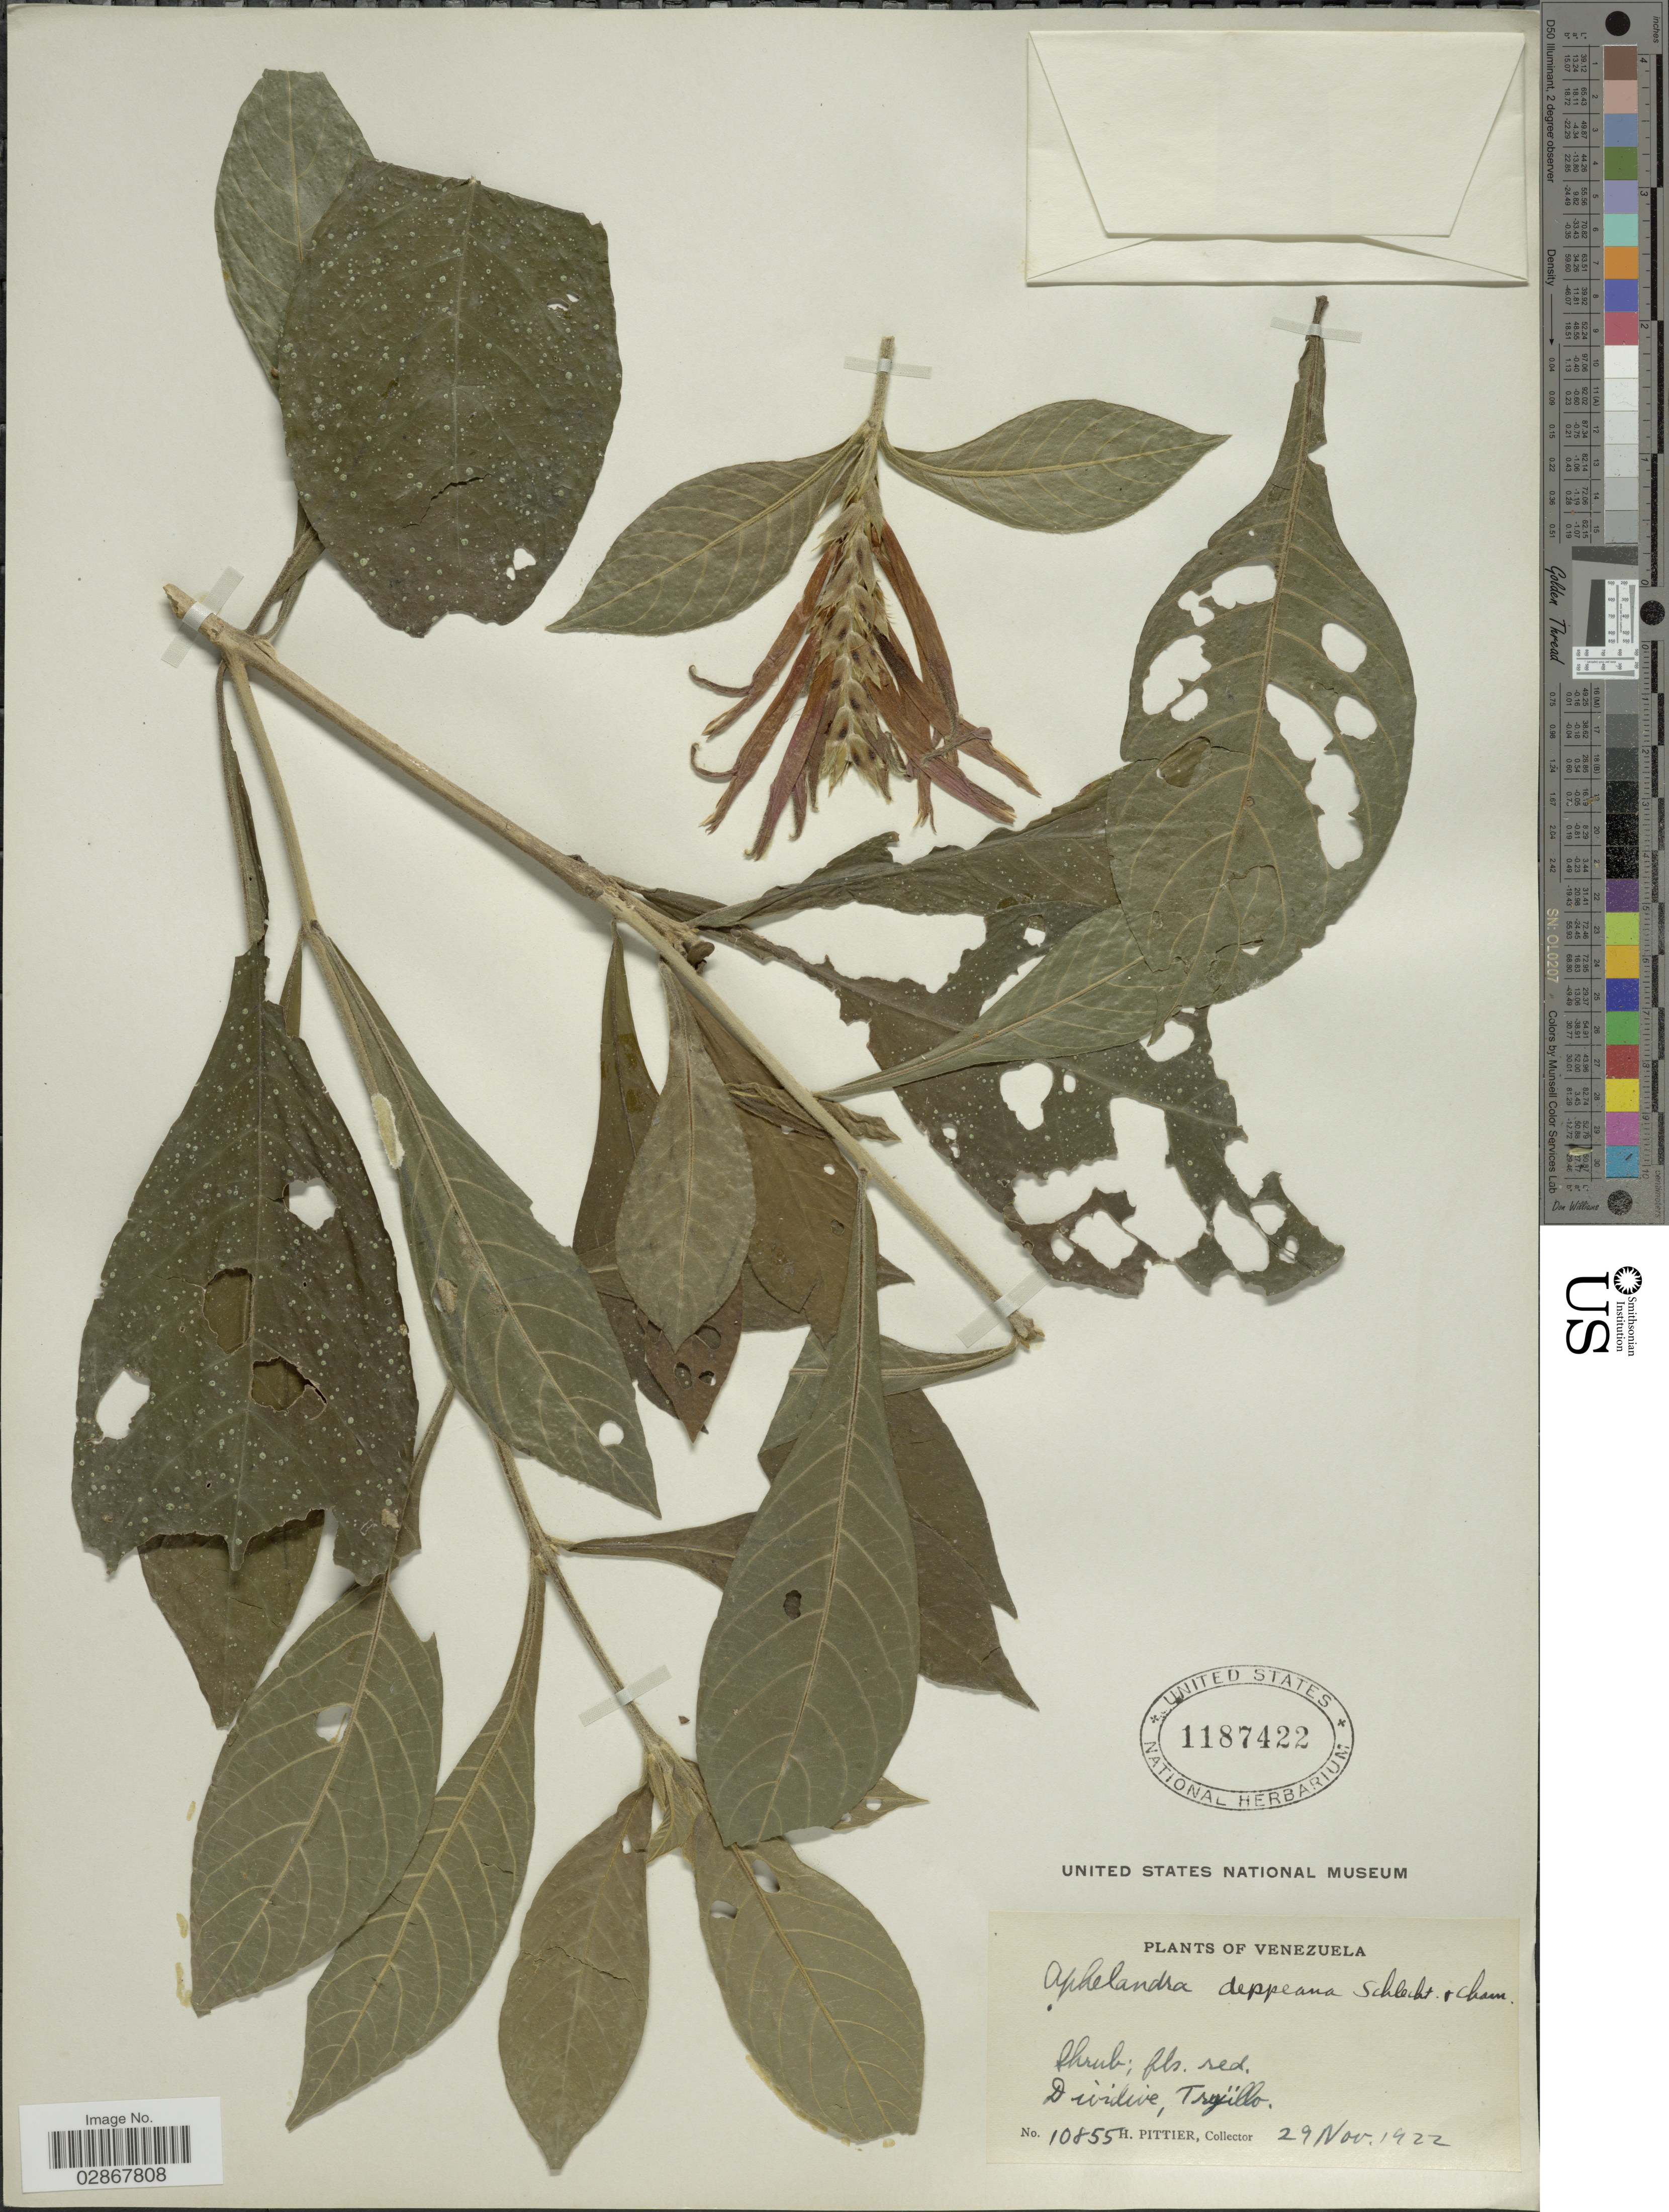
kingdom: Plantae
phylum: Tracheophyta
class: Magnoliopsida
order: Lamiales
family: Acanthaceae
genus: Aphelandra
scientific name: Aphelandra scabra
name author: (Vahl) Sm.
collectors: H. F. Pittier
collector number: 10855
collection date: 1922-11-29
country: Venezuela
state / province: Trujillo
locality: Dividive.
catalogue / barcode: US 1187422